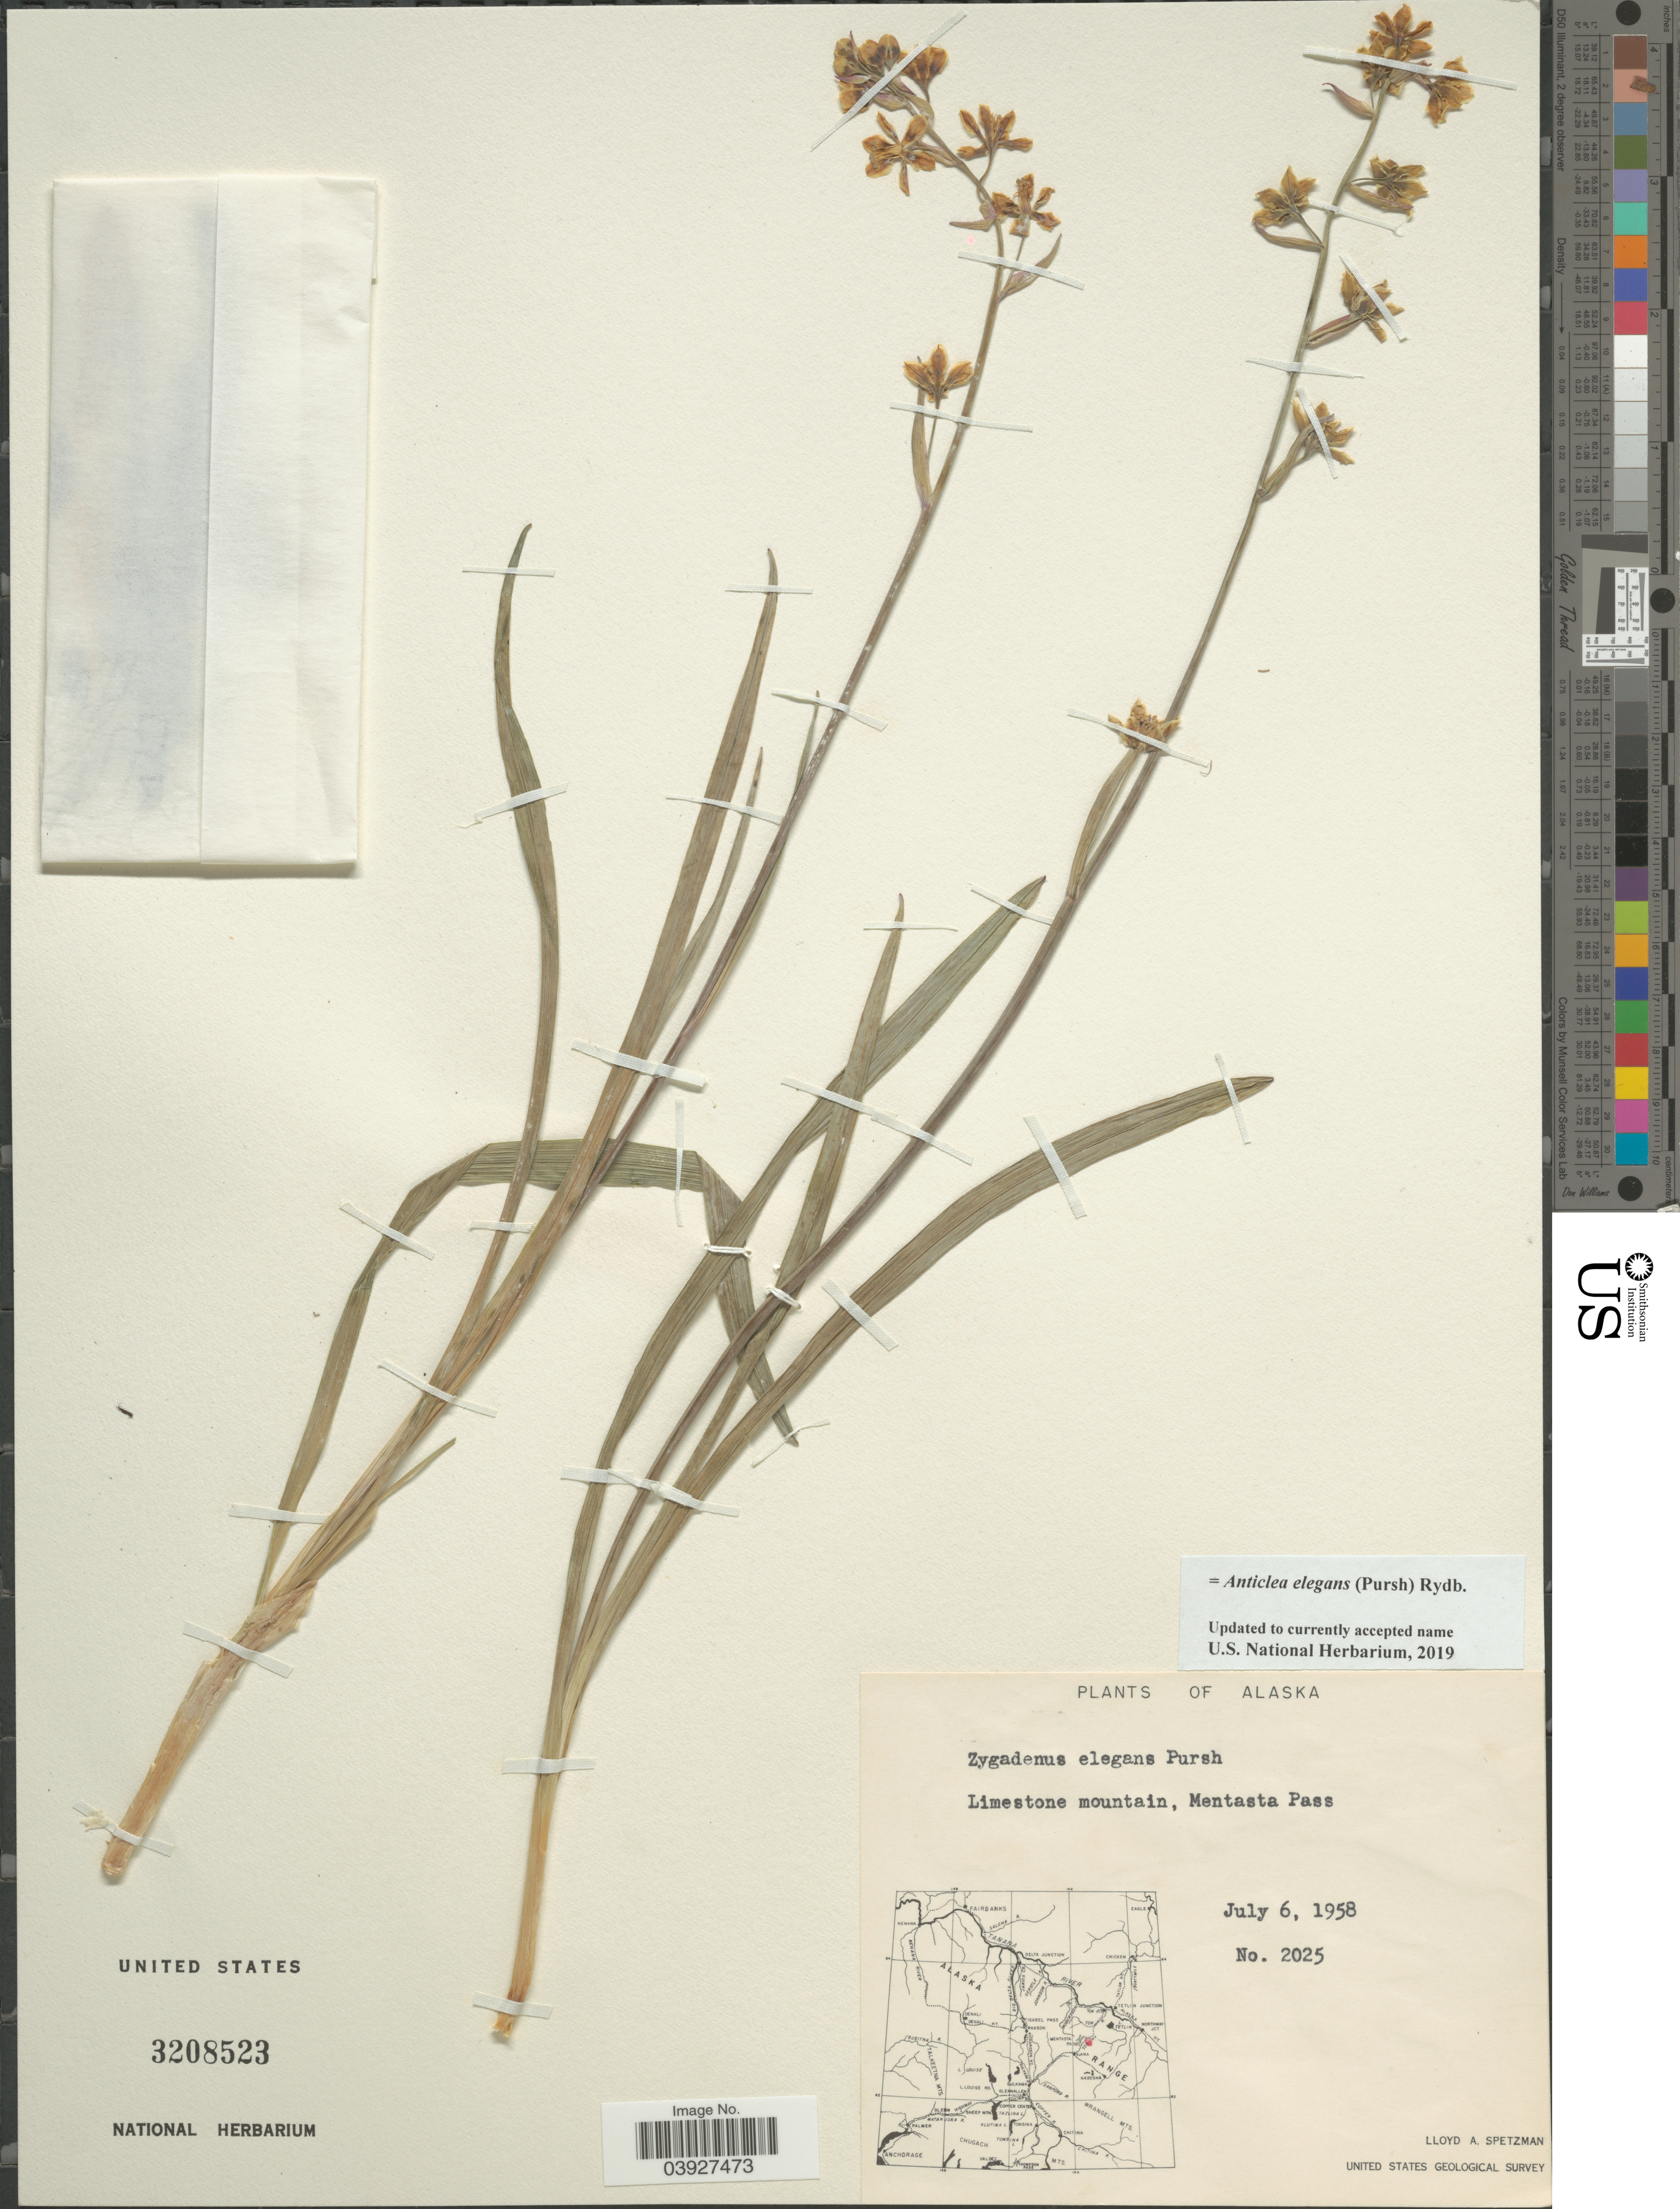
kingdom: Plantae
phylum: Tracheophyta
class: Liliopsida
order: Liliales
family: Melanthiaceae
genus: Anticlea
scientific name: Anticlea elegans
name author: (Pursh) Rydb.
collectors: L. Spetzman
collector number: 2025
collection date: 1958-07-06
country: United States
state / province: Alaska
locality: Limestone mountain, Mentasta Pass.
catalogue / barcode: US 3208523